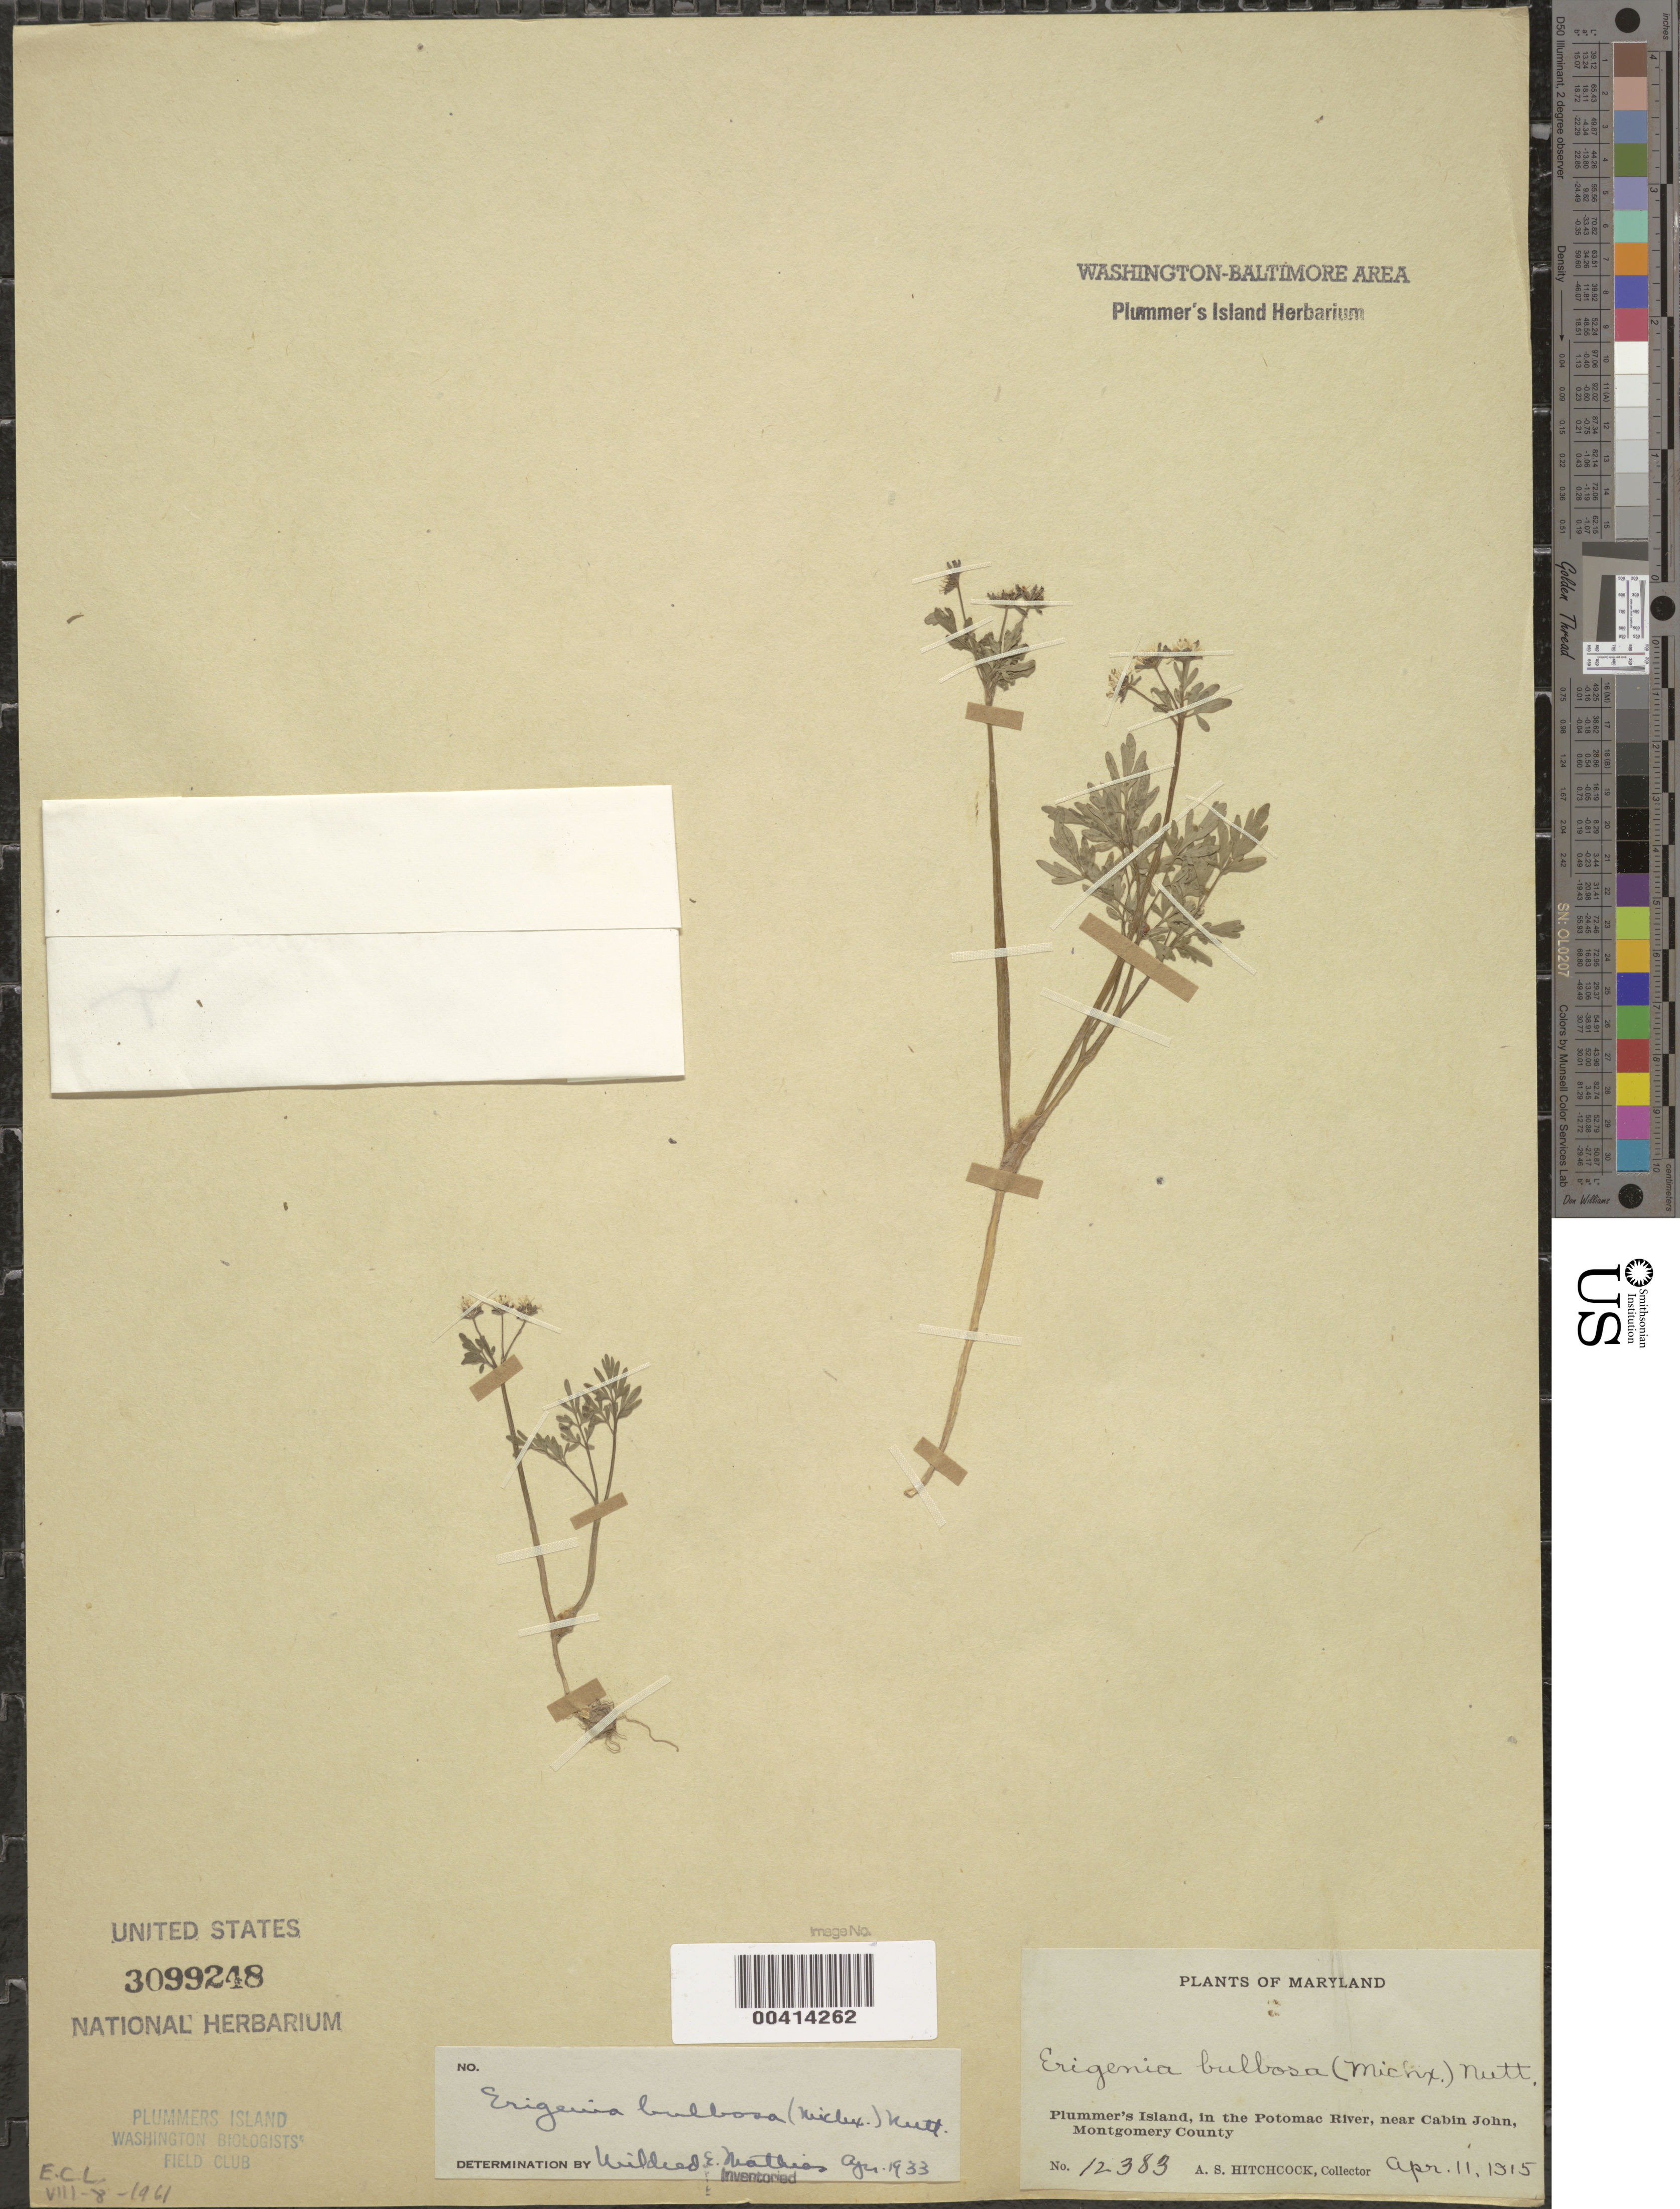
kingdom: Plantae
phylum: Tracheophyta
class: Magnoliopsida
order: Apiales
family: Apiaceae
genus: Erigenia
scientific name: Erigenia bulbosa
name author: (Michx.) Nutt.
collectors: A. S. Hitchcock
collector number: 12383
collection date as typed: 11 Apr 1915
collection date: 1915-04-11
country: United States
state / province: Maryland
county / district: Montgomery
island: Plummers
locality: Plummer's Island C. & O. Canal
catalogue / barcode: US 3099248